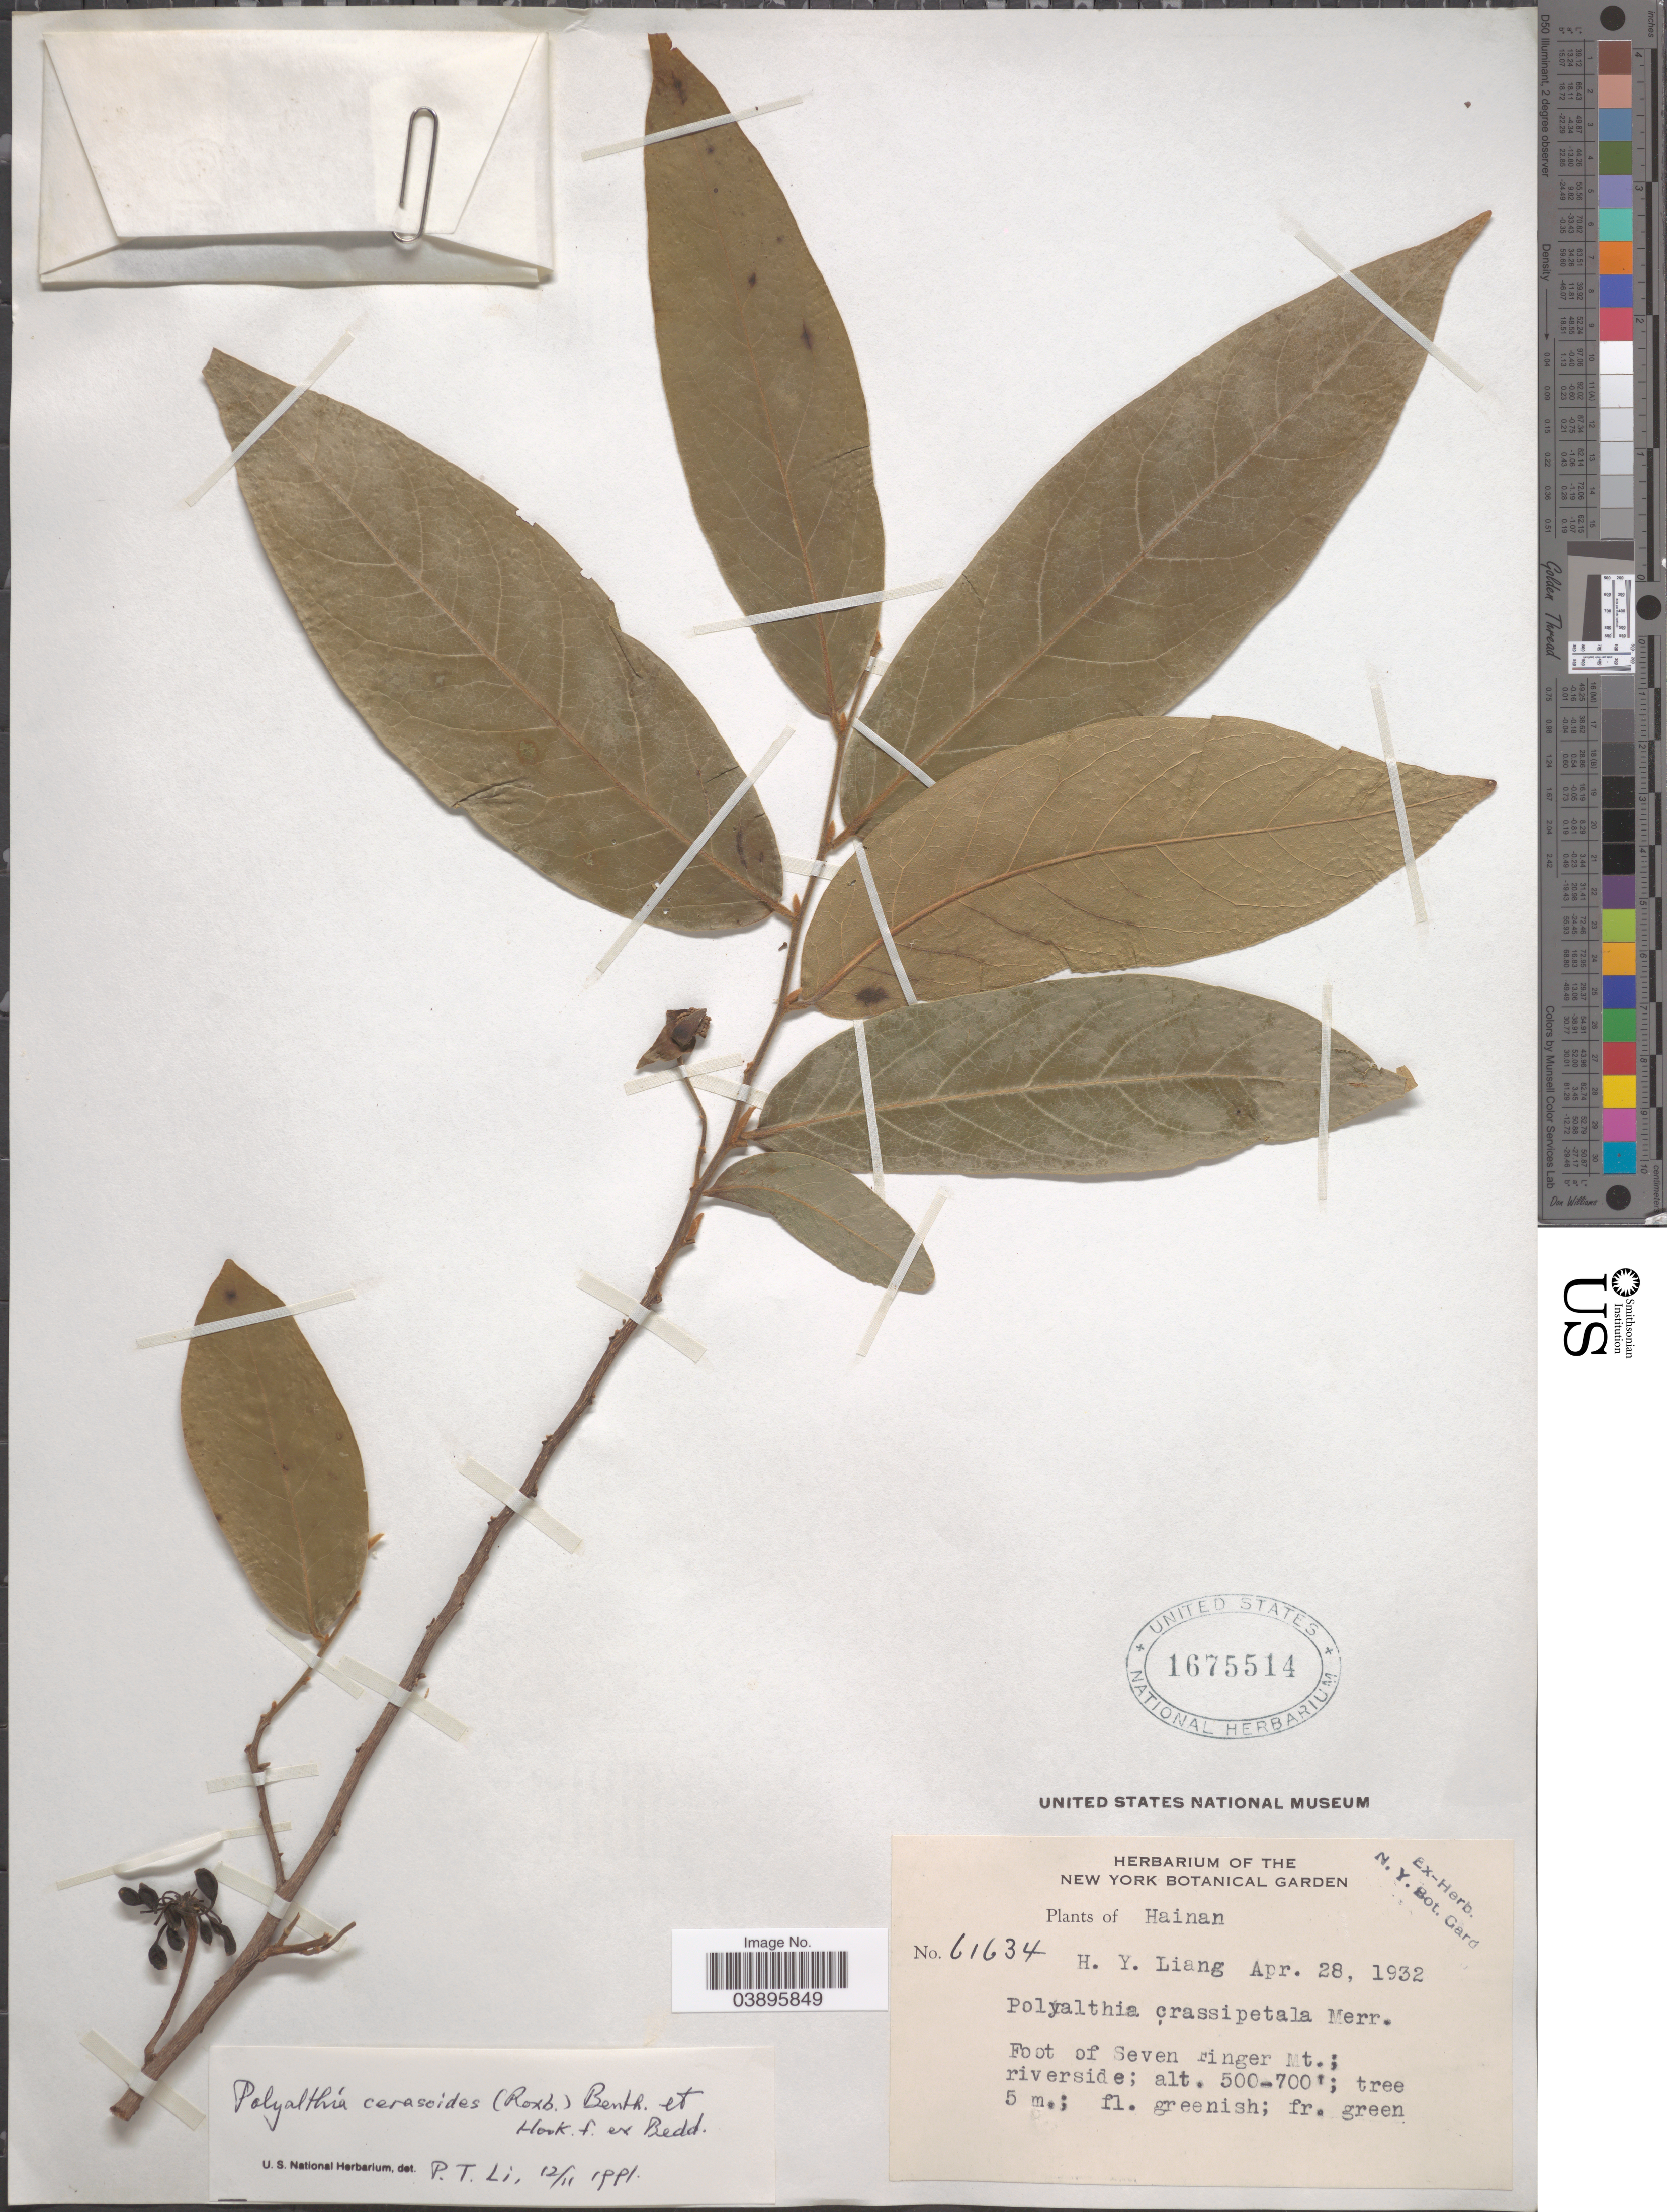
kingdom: Plantae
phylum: Tracheophyta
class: Magnoliopsida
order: Magnoliales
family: Annonaceae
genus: Polyalthia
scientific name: Polyalthia crassipetala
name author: Merr.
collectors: H. Y. Liang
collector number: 61634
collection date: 1932-04-28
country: China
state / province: Hainan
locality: Foot of Seven Finger Mt.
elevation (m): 152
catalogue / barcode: US 1675514